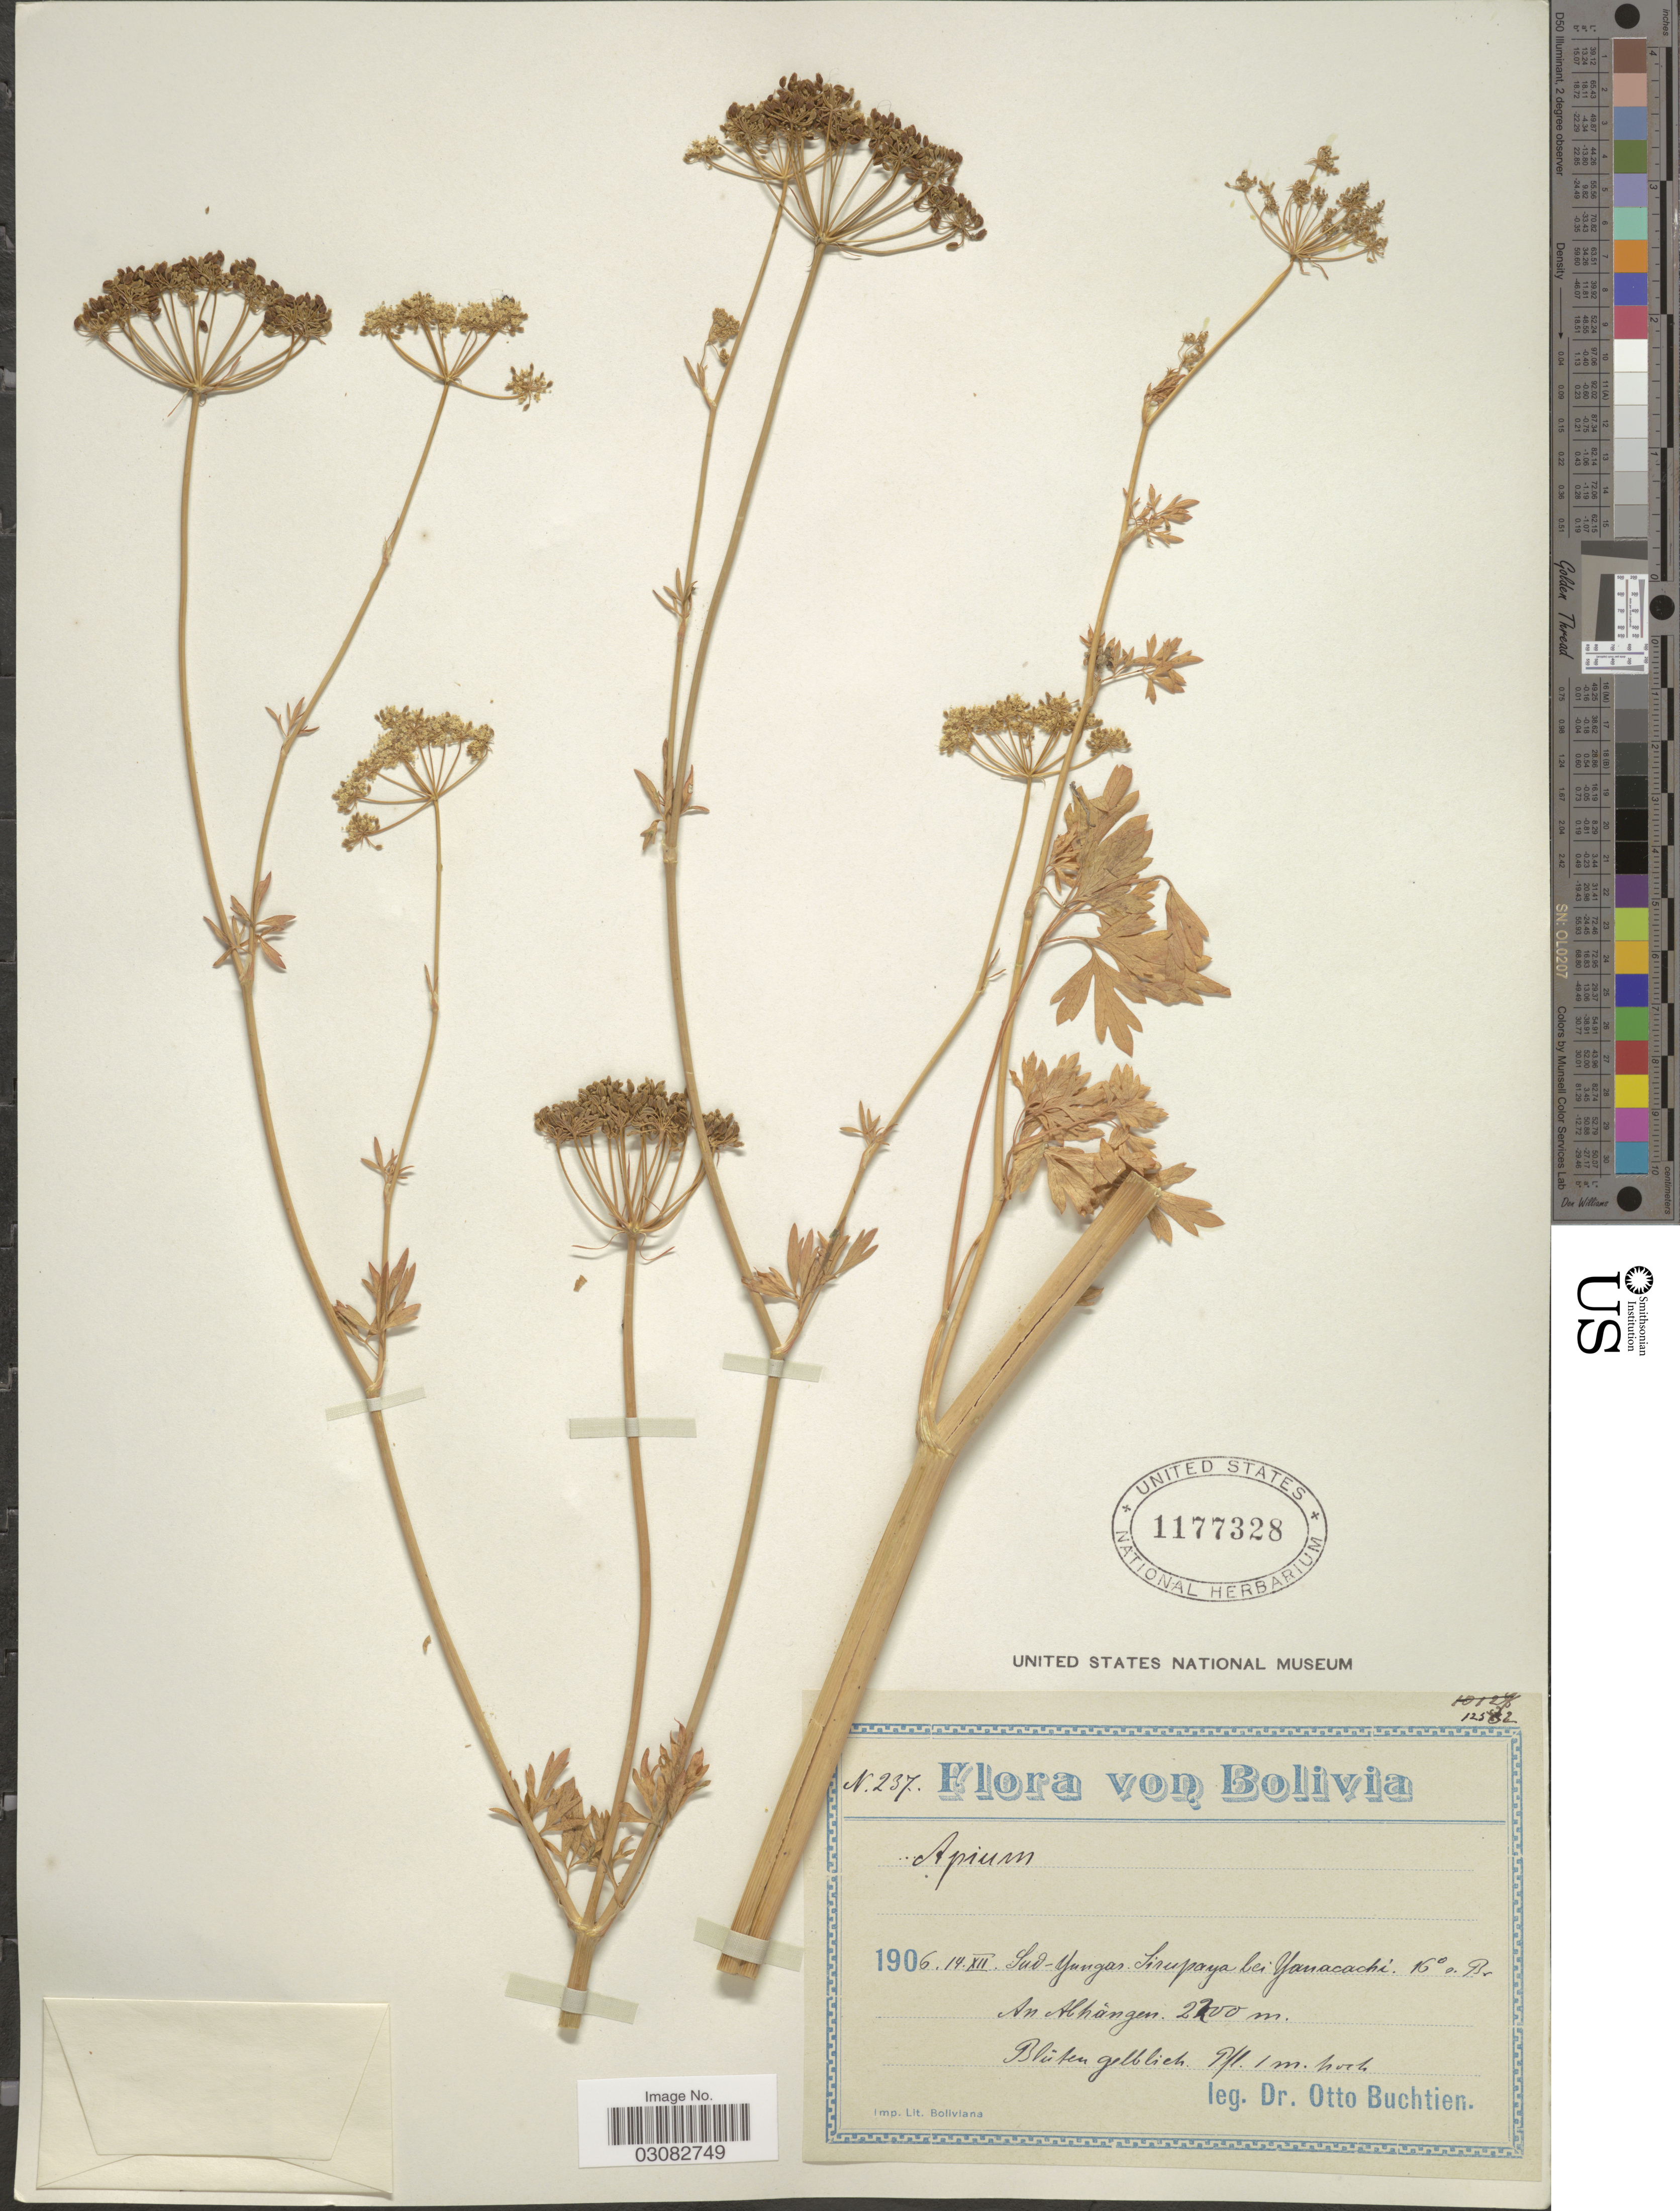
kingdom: Plantae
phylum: Tracheophyta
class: Magnoliopsida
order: Apiales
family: Apiaceae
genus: Apium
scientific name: Apium australe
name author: Thouars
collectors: O. Buchtien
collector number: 237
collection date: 1906-12-14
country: Bolivia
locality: Sud-Yungas. Sirupaya bei Yanacachi 16°s. Br.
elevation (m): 2200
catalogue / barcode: US 1177328